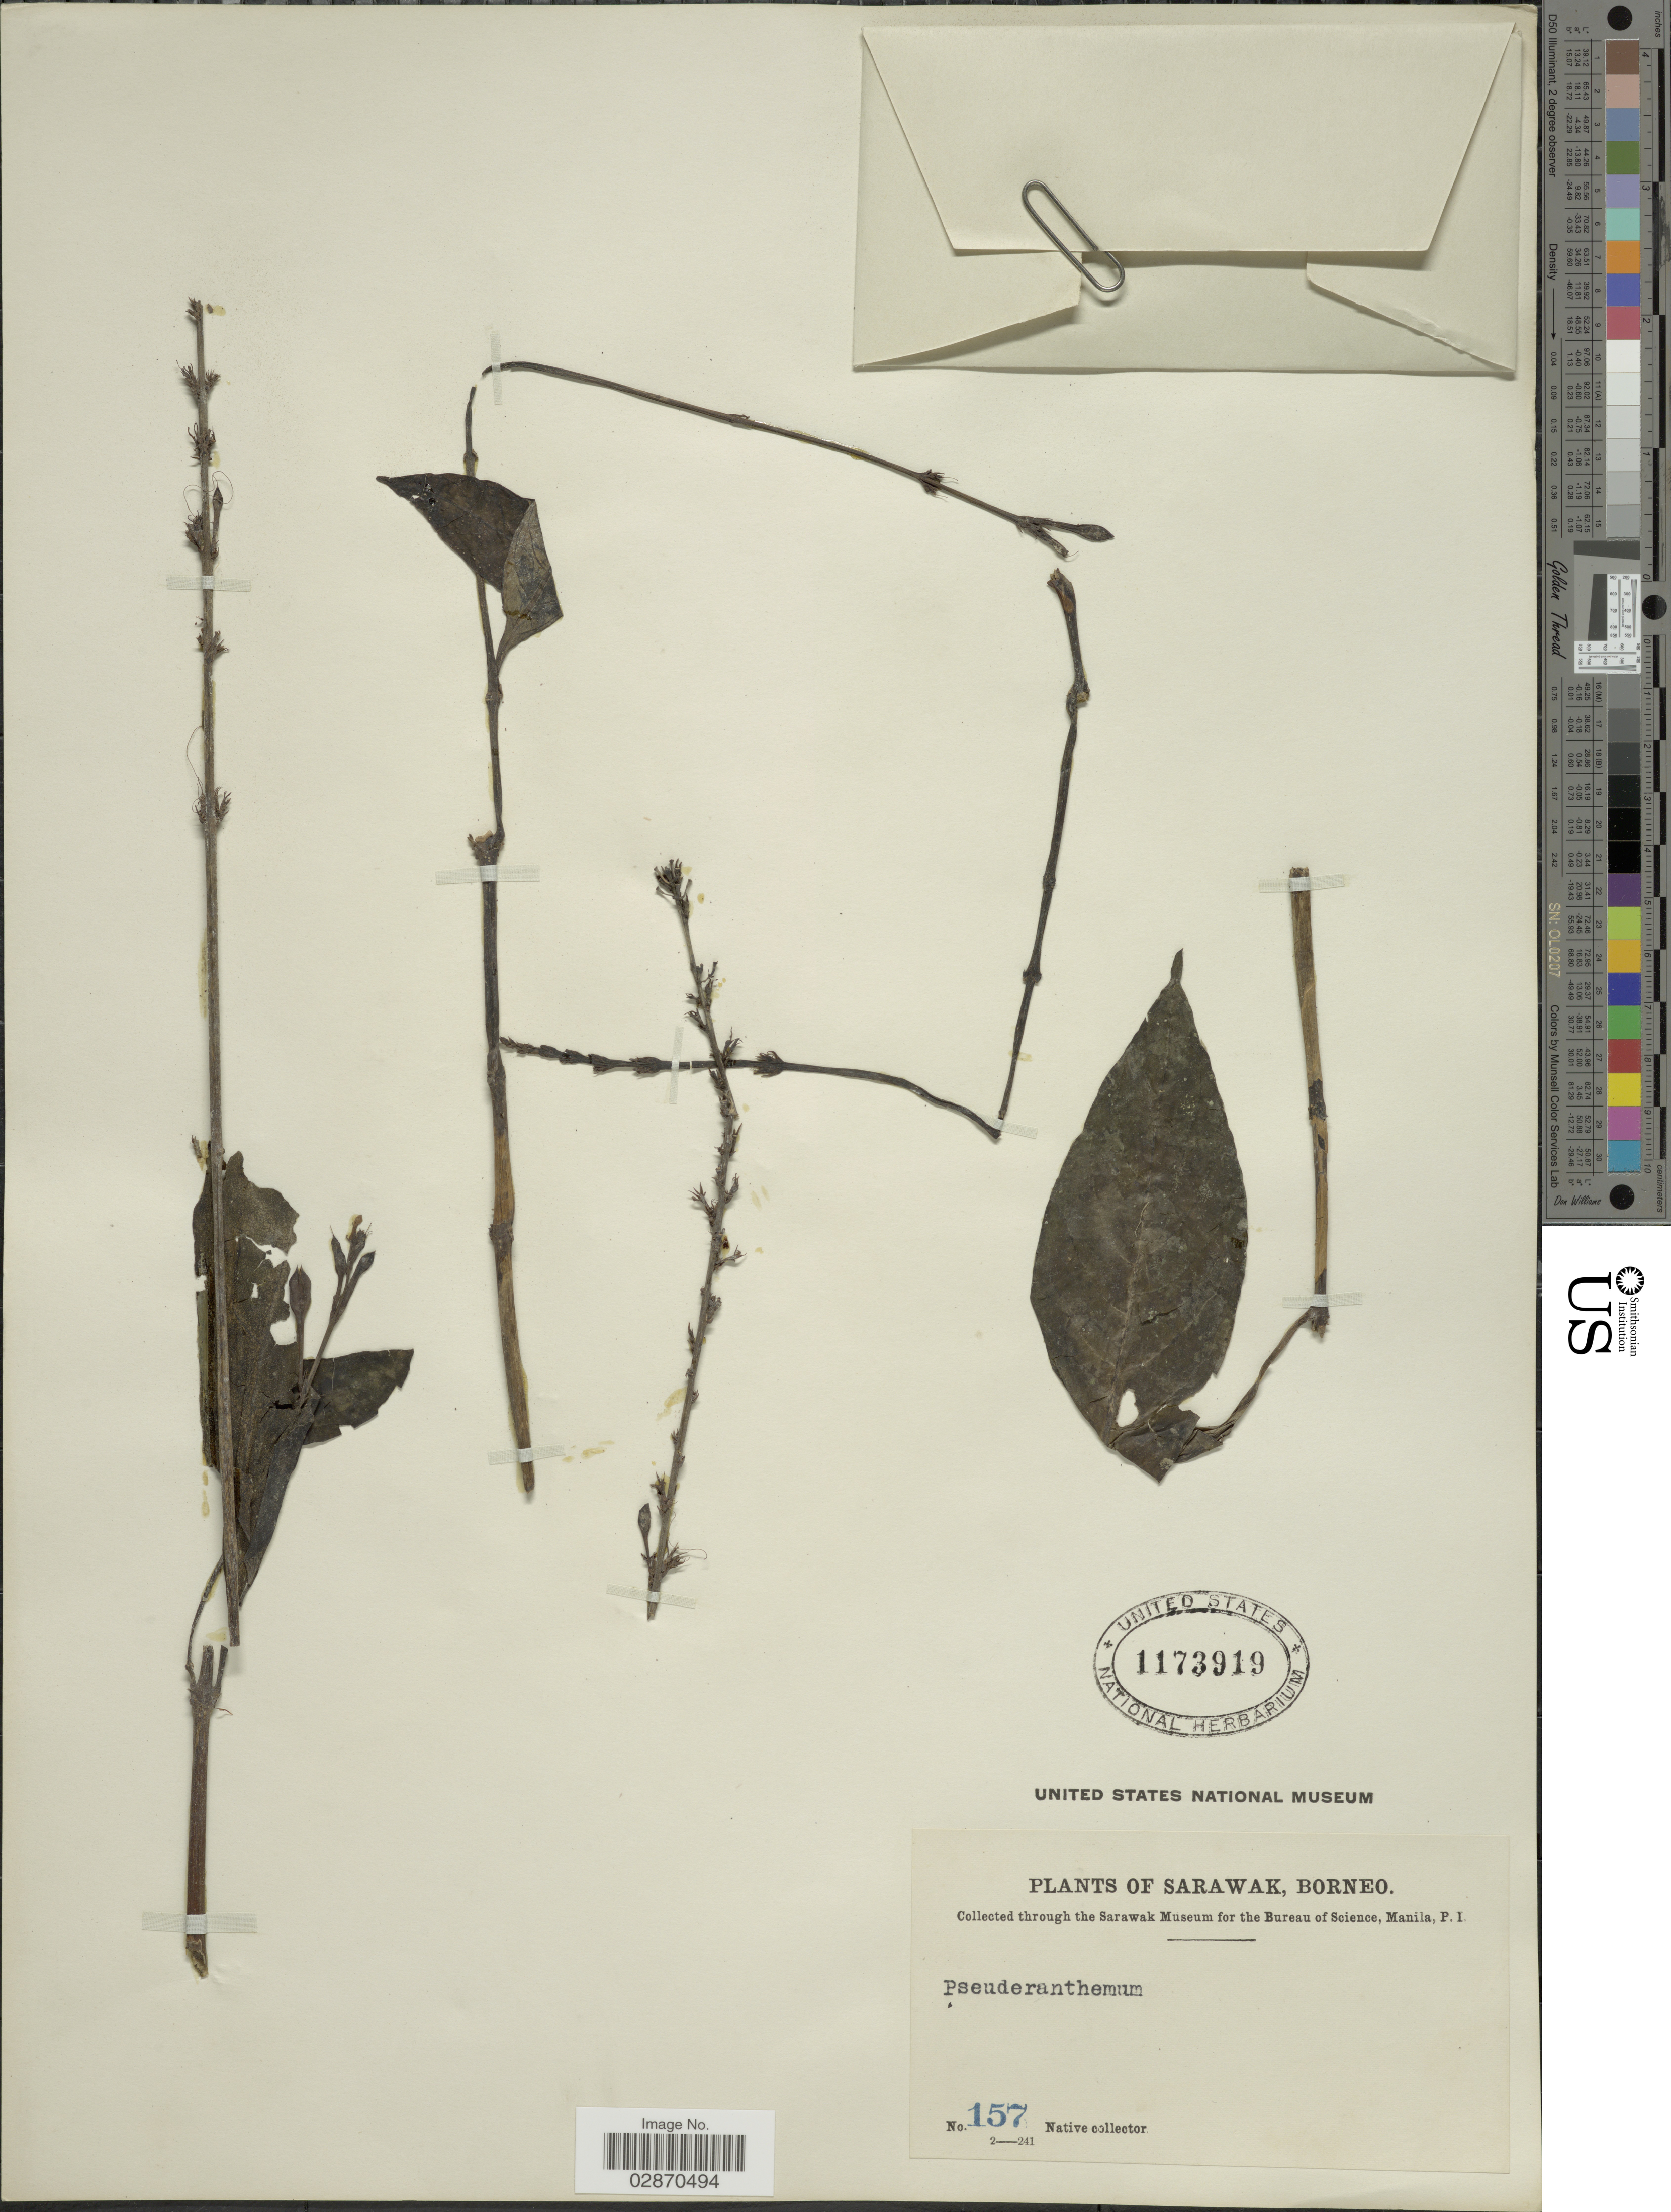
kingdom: Plantae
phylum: Tracheophyta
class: Magnoliopsida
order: Lamiales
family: Acanthaceae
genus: Pseuderanthemum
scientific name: Pseuderanthemum sp.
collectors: Native collector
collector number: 157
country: Malaysia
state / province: Sarawak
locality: Borneo.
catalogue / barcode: US 1173919